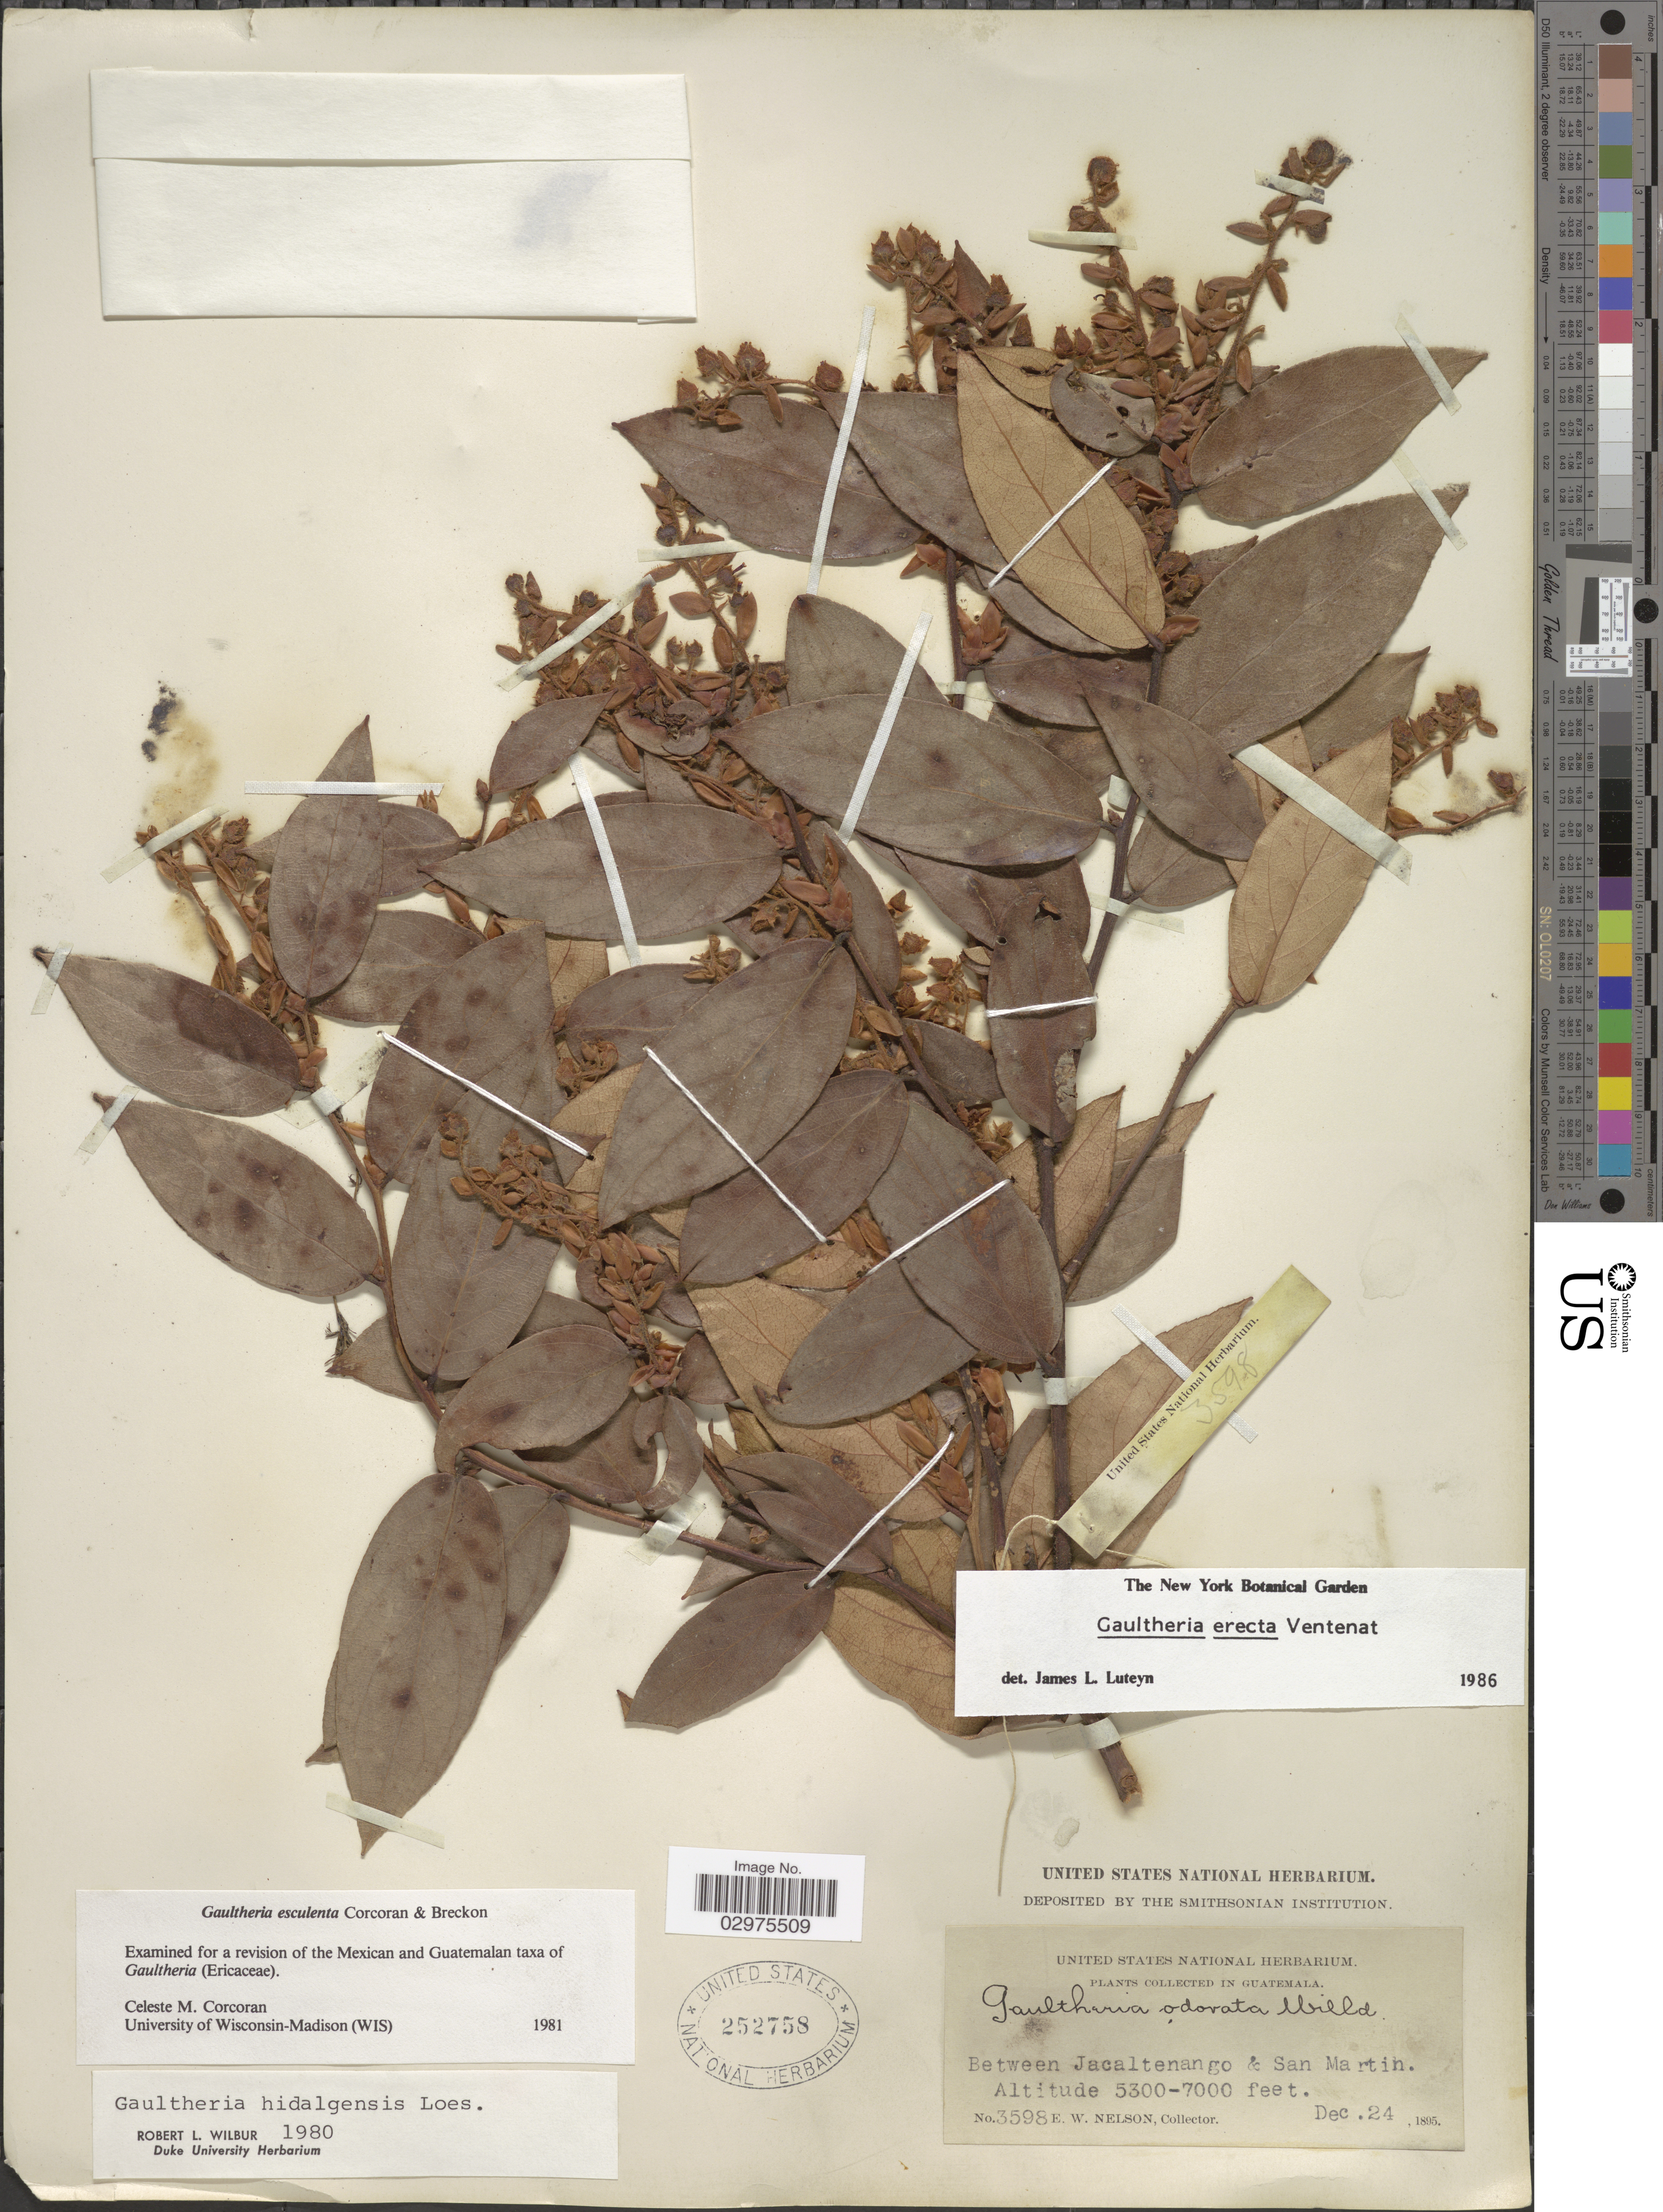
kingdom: Plantae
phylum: Tracheophyta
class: Magnoliopsida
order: Ericales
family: Ericaceae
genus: Gaultheria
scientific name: Gaultheria erecta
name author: Vent.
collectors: E. W. Nelson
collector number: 3598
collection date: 1895-12-24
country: Guatemala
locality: Between Jacaltenango & San Martin.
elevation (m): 1615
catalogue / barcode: US 252758